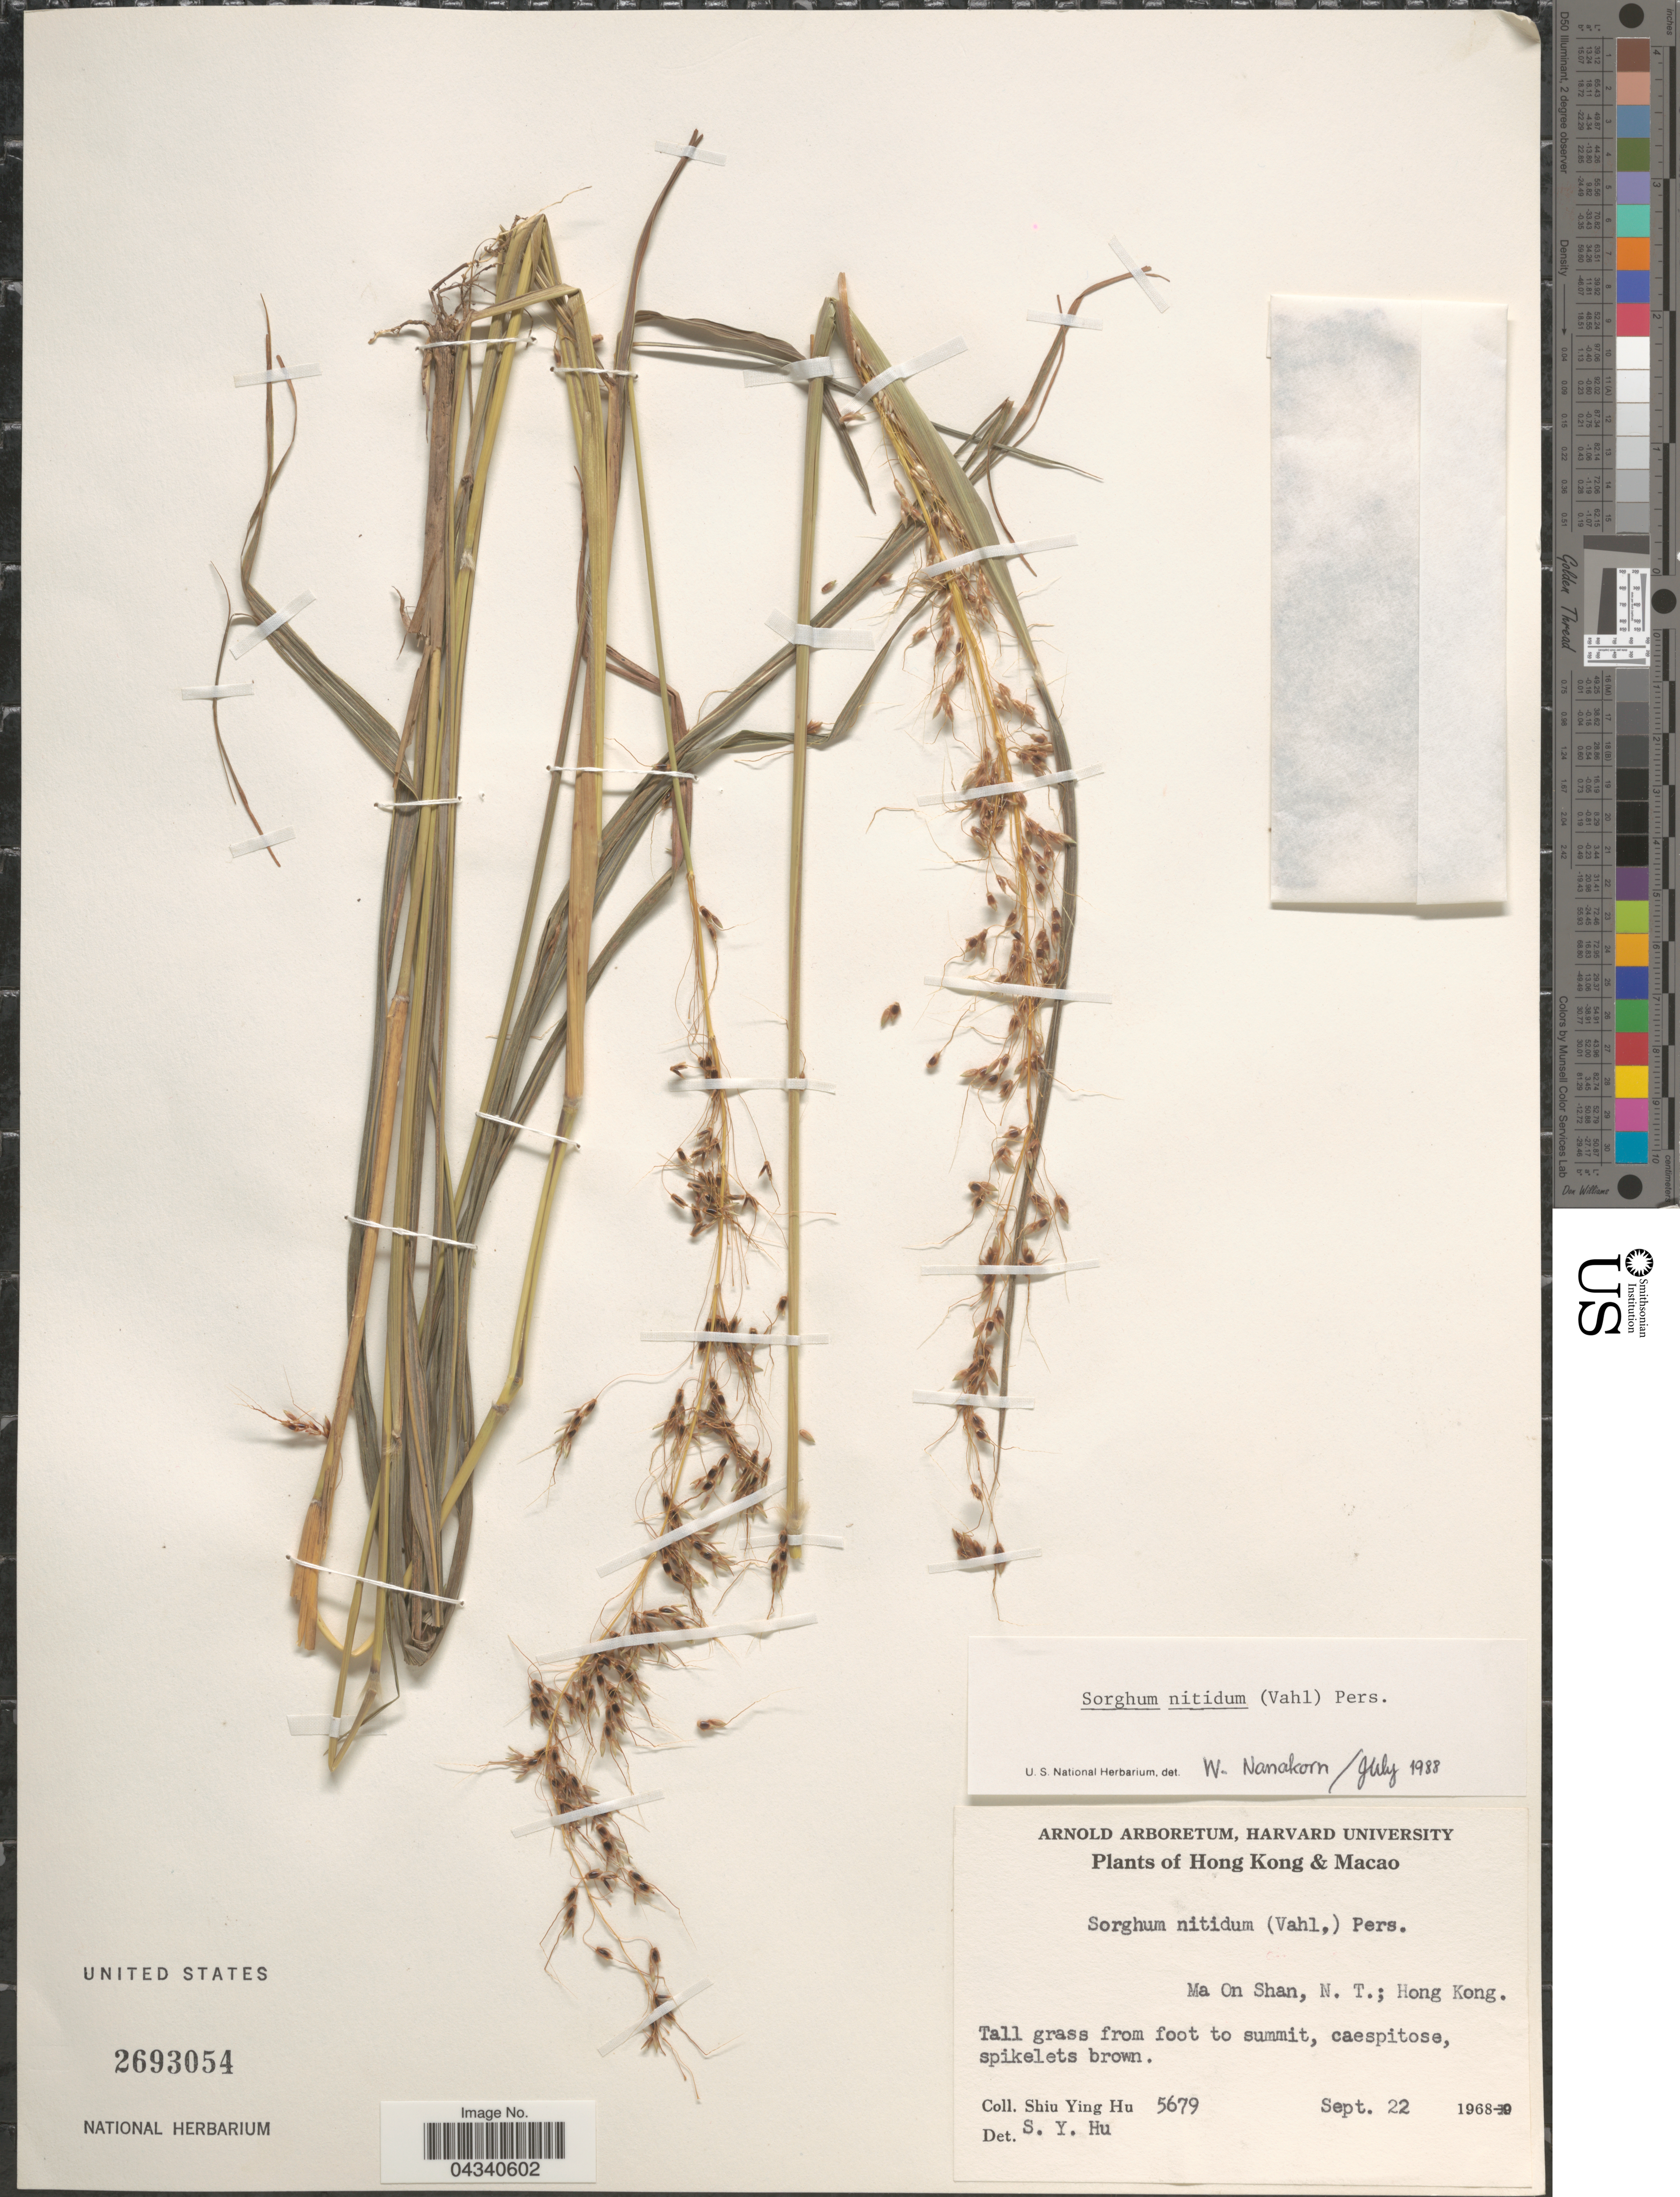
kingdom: Plantae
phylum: Tracheophyta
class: Liliopsida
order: Poales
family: Poaceae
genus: Sorghum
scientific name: Sorghum nitidum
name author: (Vahl) Pers.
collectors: S. Y. Hu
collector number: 5679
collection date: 1968-09-22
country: China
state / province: Hong Kong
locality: Ma On Shan, N. T.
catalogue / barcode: US 2693054